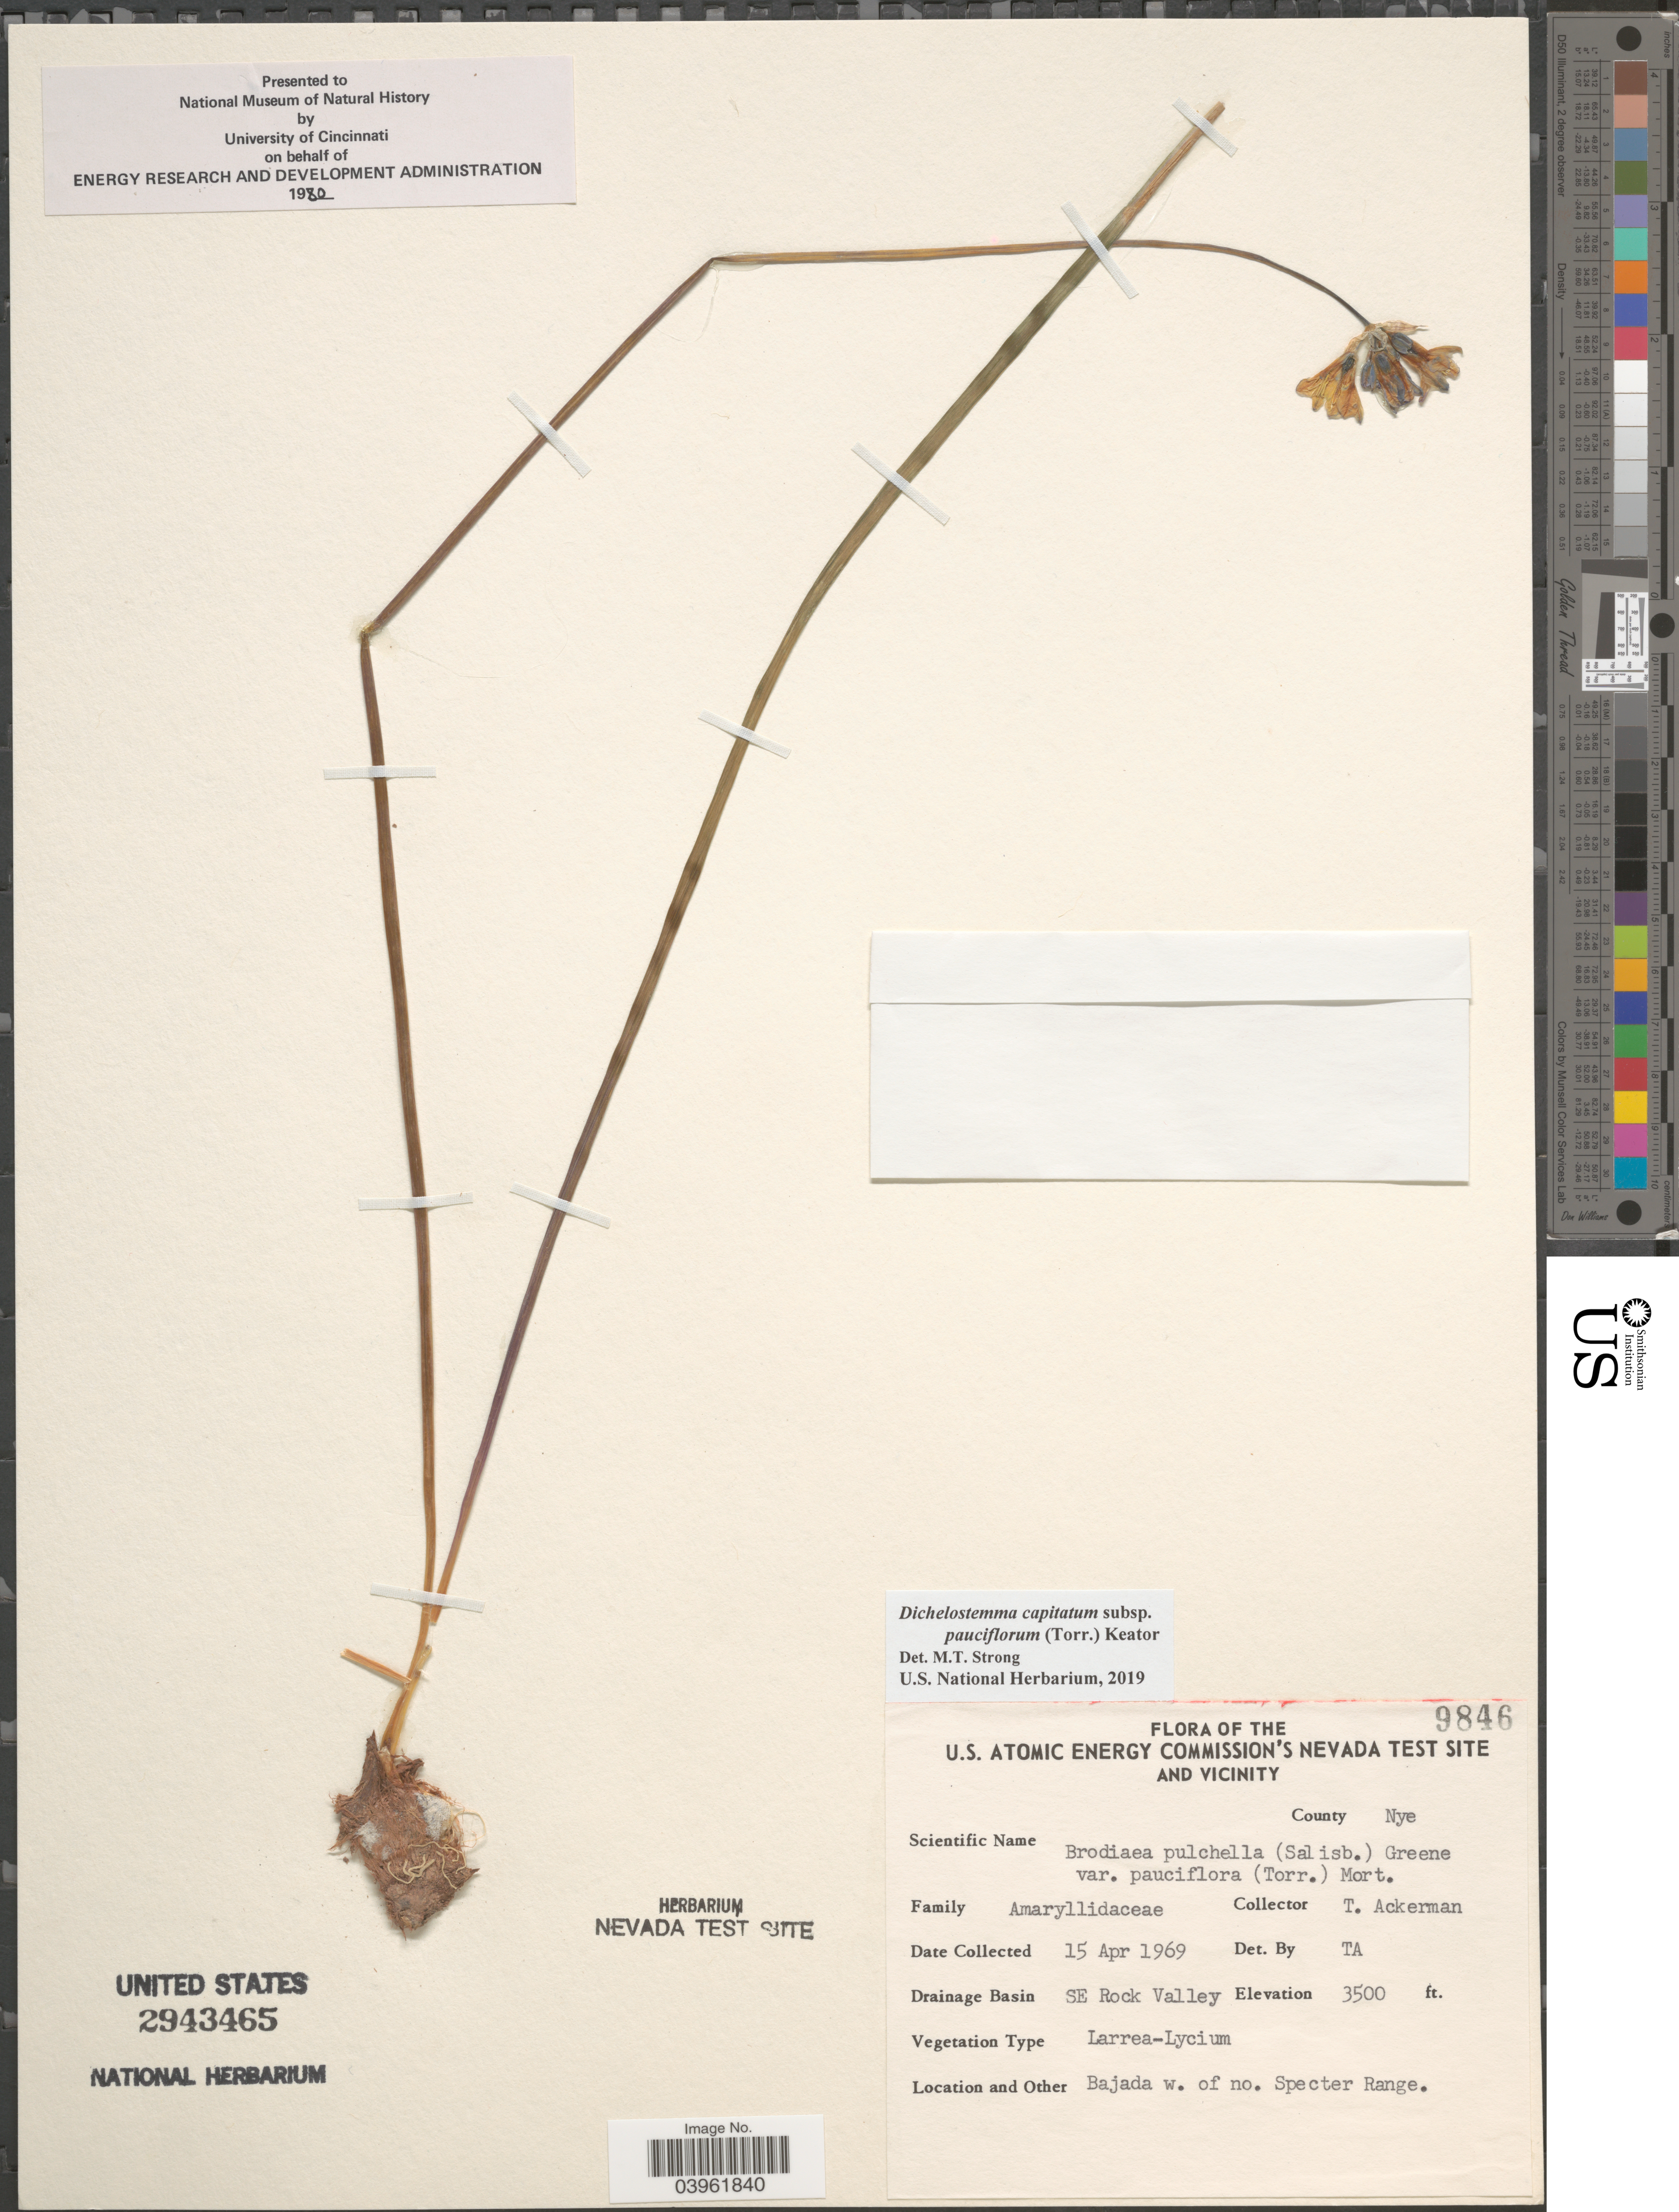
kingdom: Plantae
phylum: Tracheophyta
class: Liliopsida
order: Asparagales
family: Asparagaceae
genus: Dichelostemma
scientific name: Dichelostemma capitatum subsp. pauciflorum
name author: (Torr.) Keator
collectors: T. Ackerman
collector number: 9846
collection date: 1969-04-15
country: United States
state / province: Nevada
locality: U.S. Atomic Energy Commission's Nevada Test Site and vicinity. County Nye. Drainage Basin SE Rock Valley. Bajada w. of no. Specter Range.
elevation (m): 1067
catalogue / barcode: US 2943465